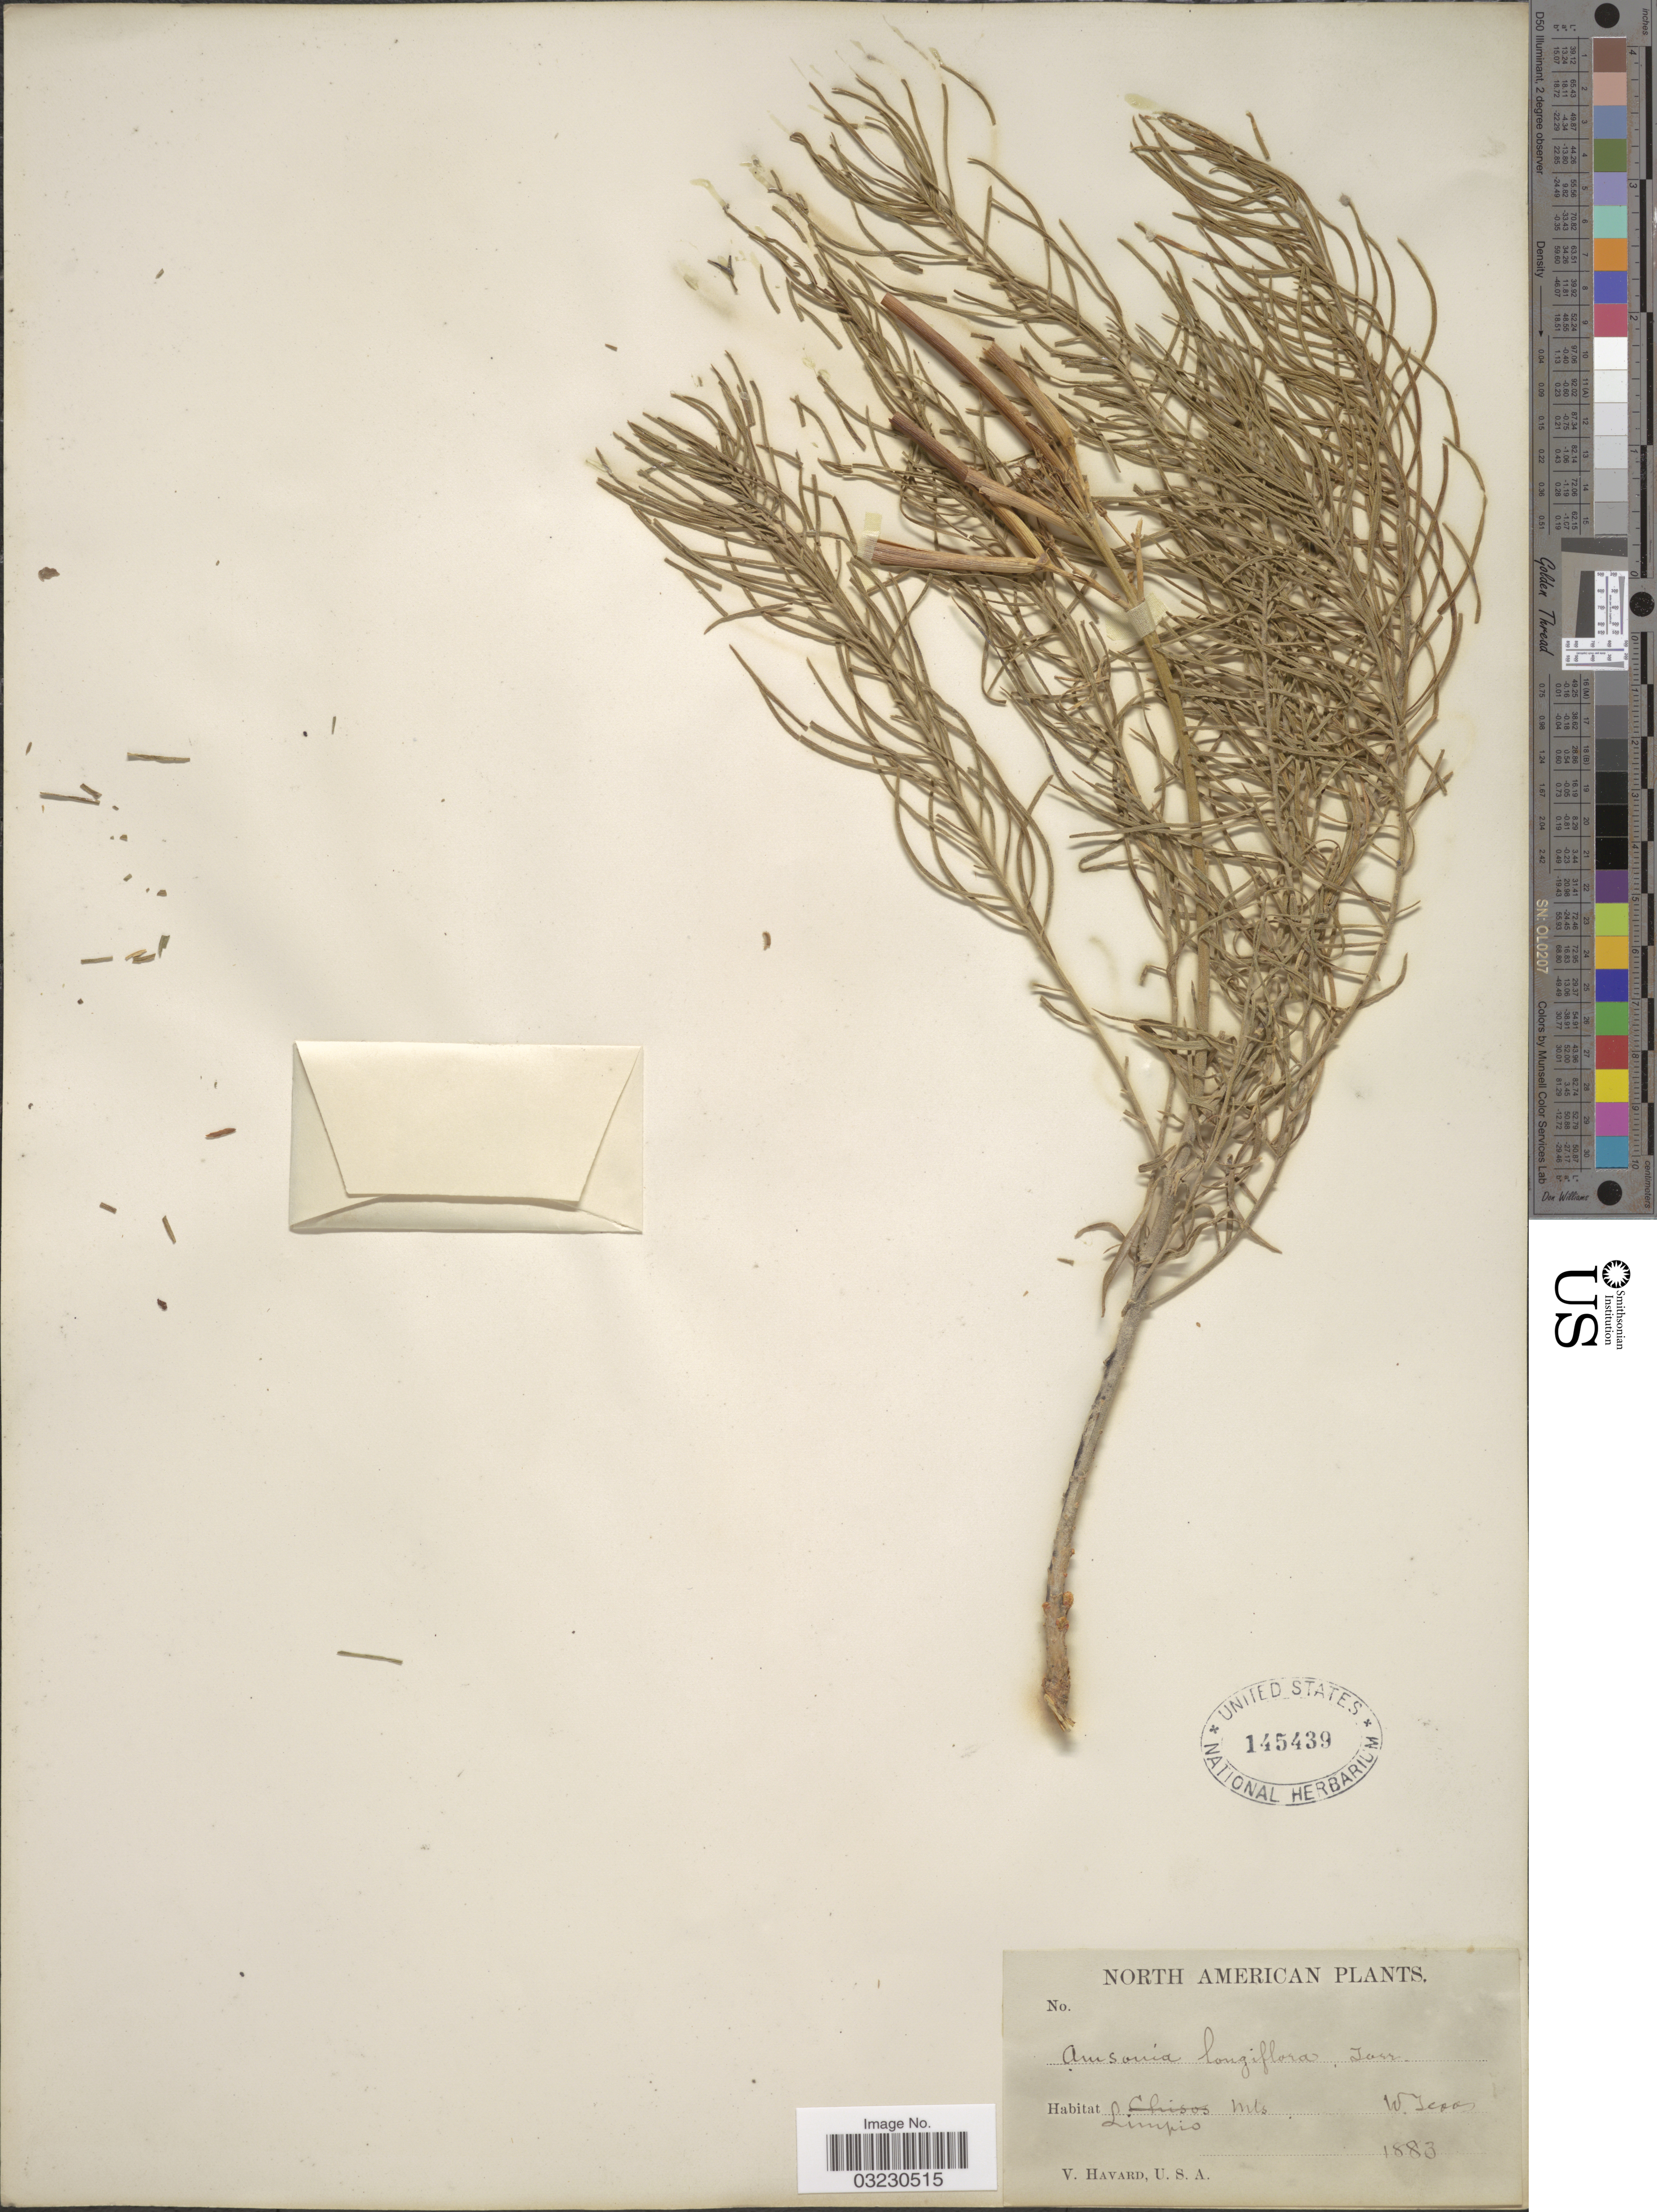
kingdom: Plantae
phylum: Tracheophyta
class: Magnoliopsida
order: Gentianales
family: Apocynaceae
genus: Amsonia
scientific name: Amsonia longiflora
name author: Torr.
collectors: V. Havard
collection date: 1883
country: United States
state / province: Texas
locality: Limpio Mts., W. Texas.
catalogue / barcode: US 145439